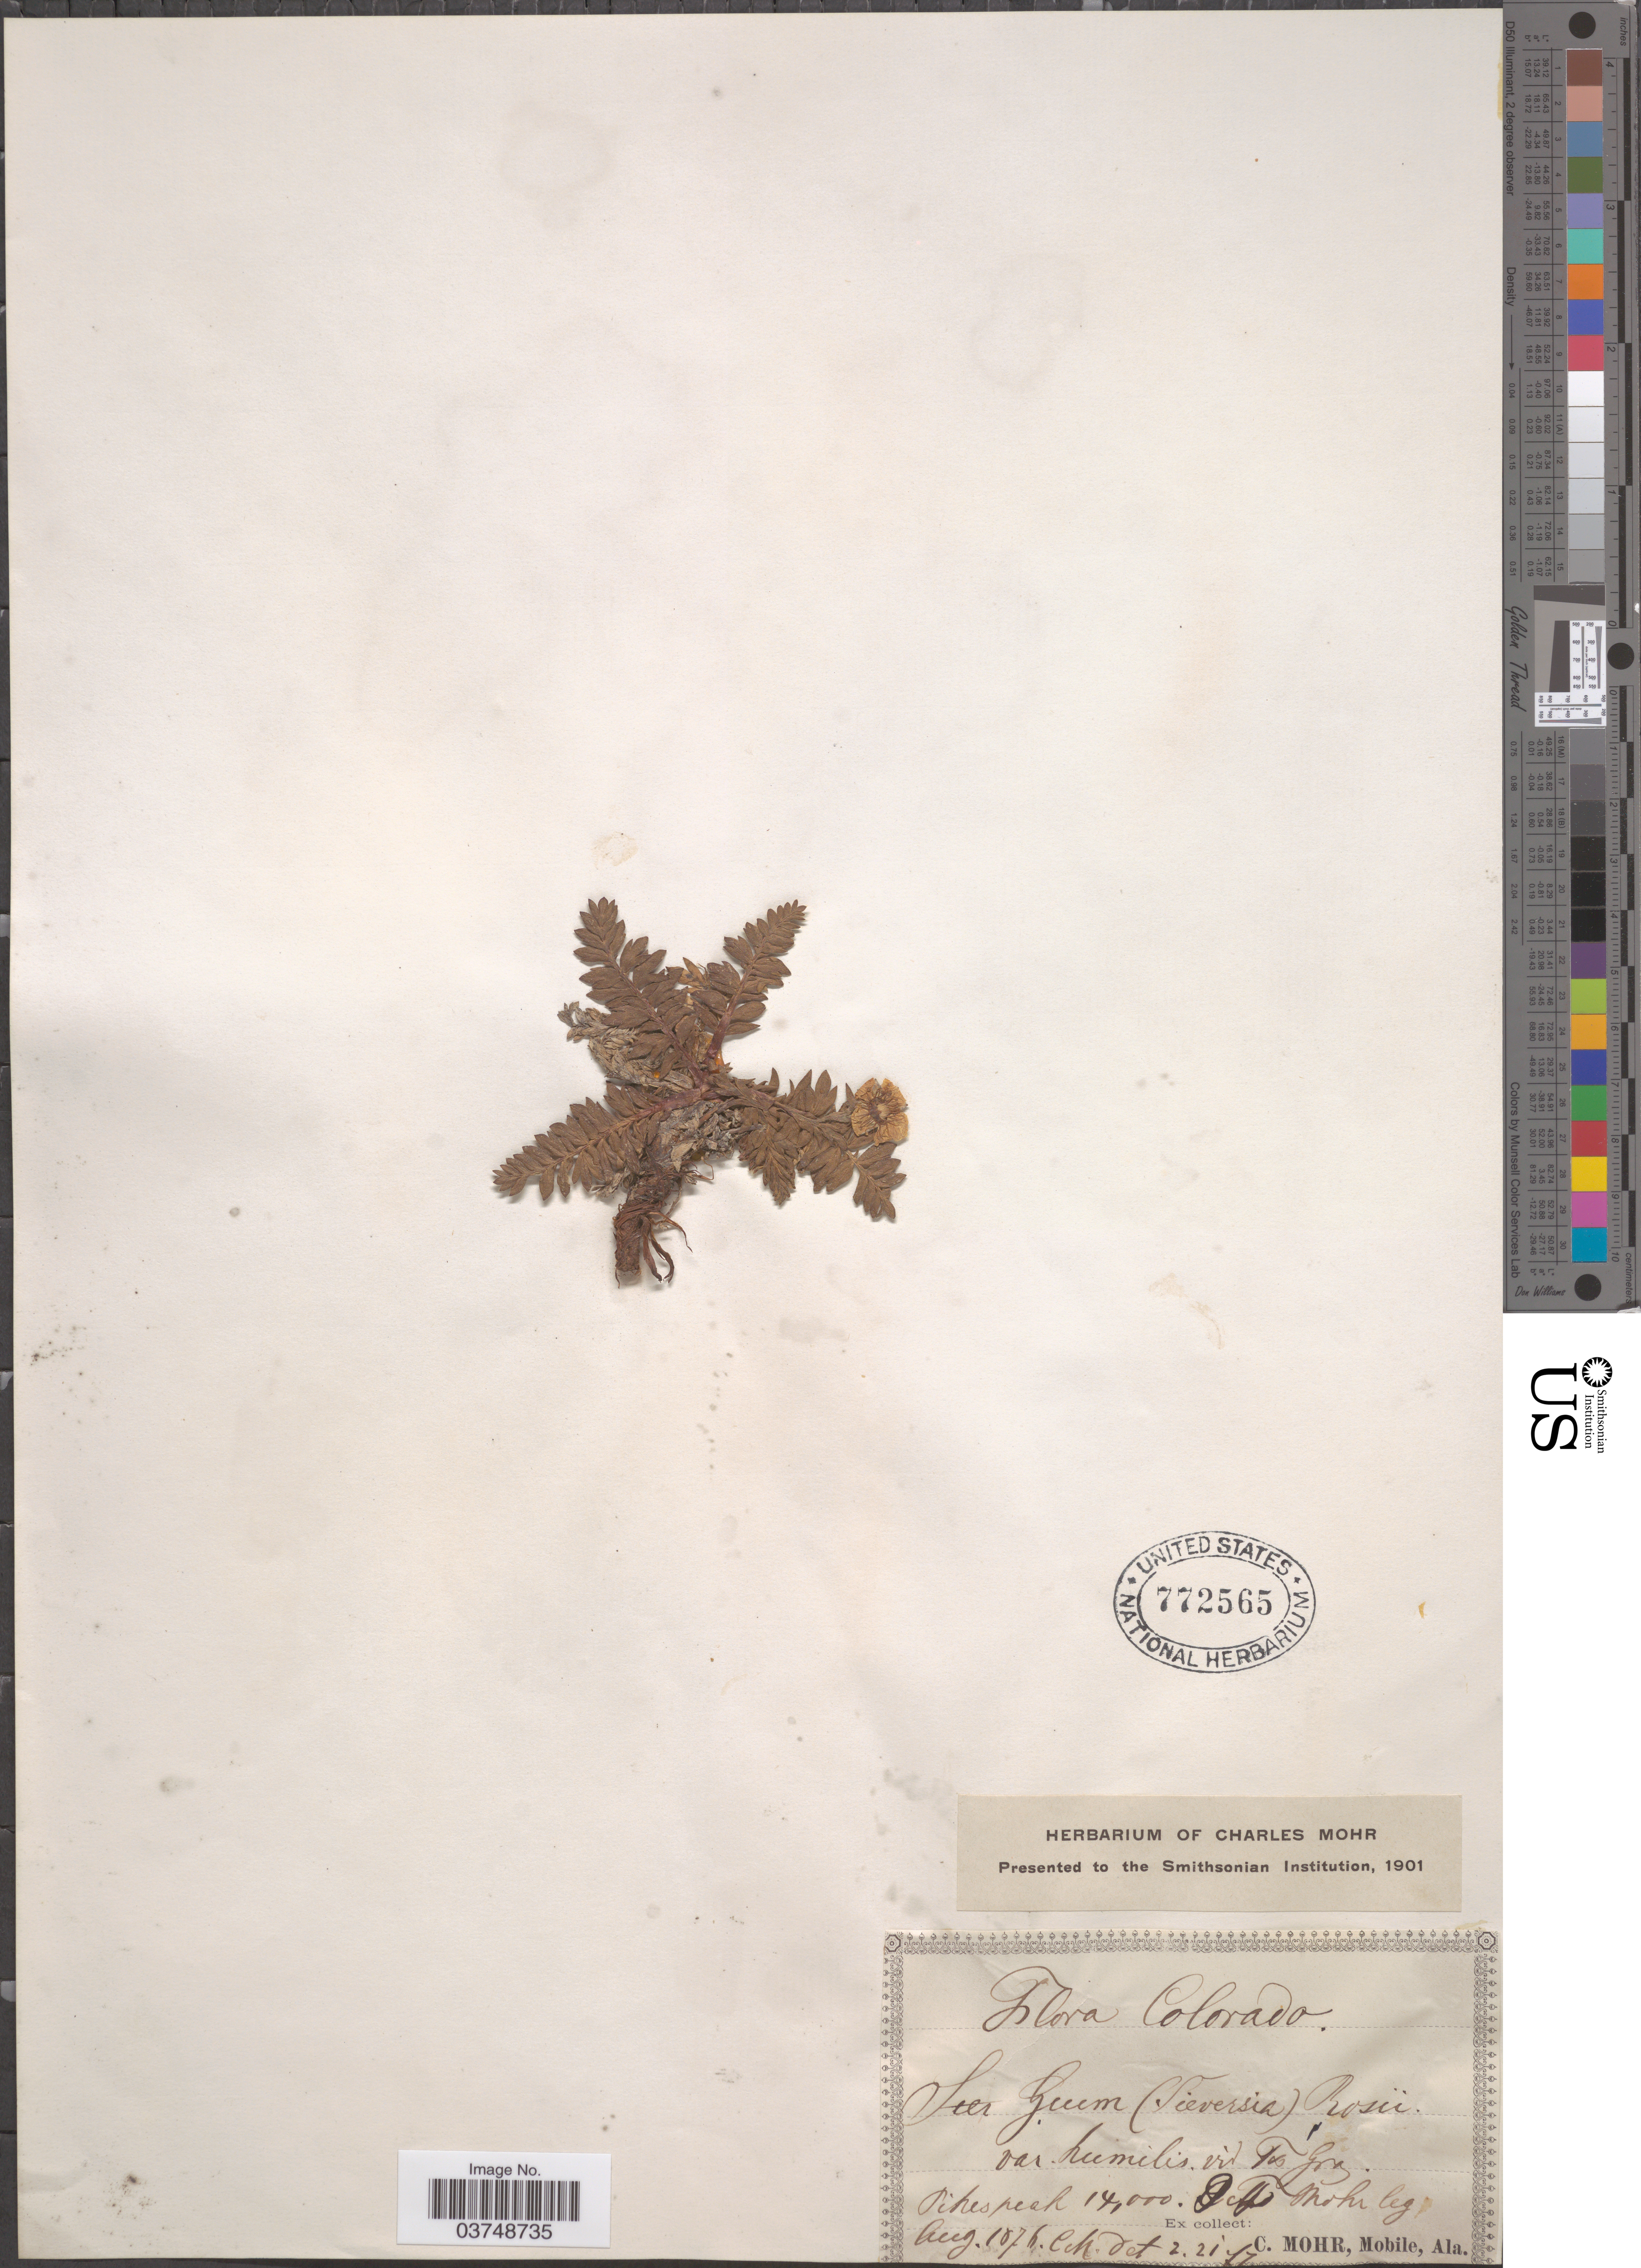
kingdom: Plantae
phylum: Tracheophyta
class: Magnoliopsida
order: Rosales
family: Rosaceae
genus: Geum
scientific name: Geum rossii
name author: (R. Br.) Ser.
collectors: Mohr, C. T. (herbarium)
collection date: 1876-08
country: United States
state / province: Colorado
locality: Pikespeak.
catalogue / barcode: US 772565